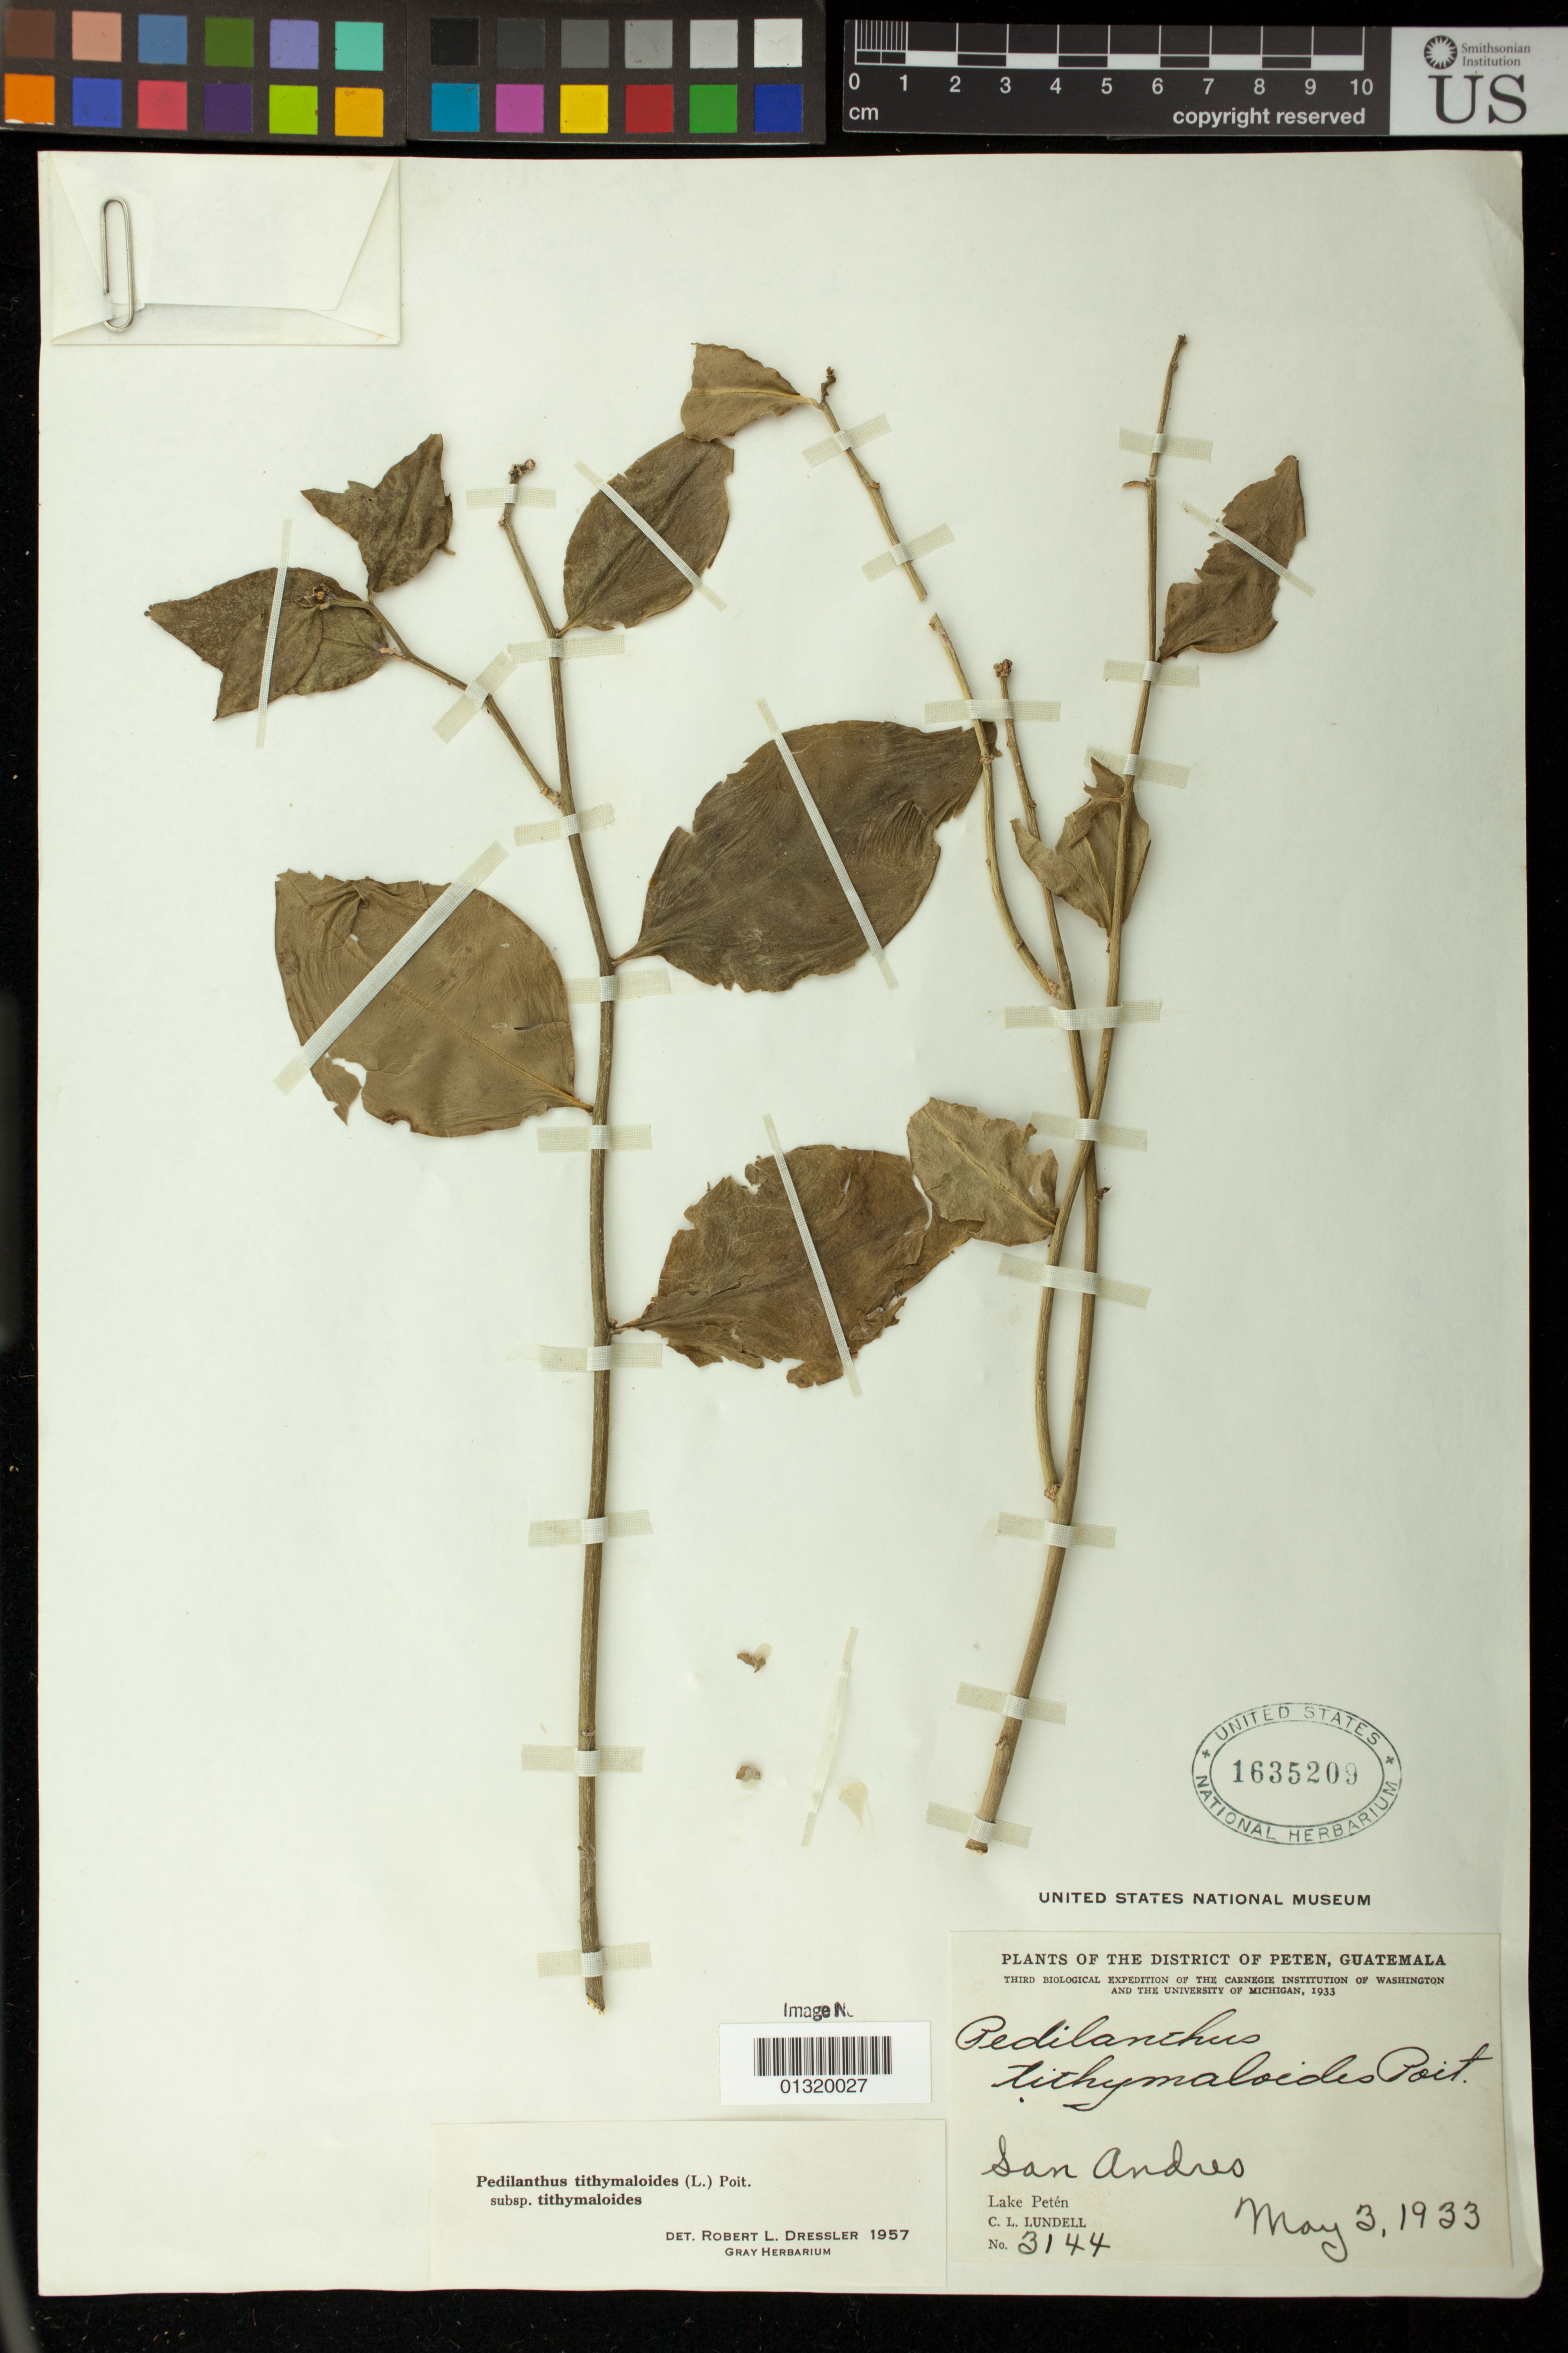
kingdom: Plantae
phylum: Tracheophyta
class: Magnoliopsida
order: Malpighiales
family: Euphorbiaceae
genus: Pedilanthus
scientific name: Pedilanthus tithymaloides subsp. tithymaloides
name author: (L.) Poit.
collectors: C. L. Lundell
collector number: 3144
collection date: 1933-05-03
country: Guatemala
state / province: El Petén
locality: San Andres; Lake Peten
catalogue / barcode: US 1635209